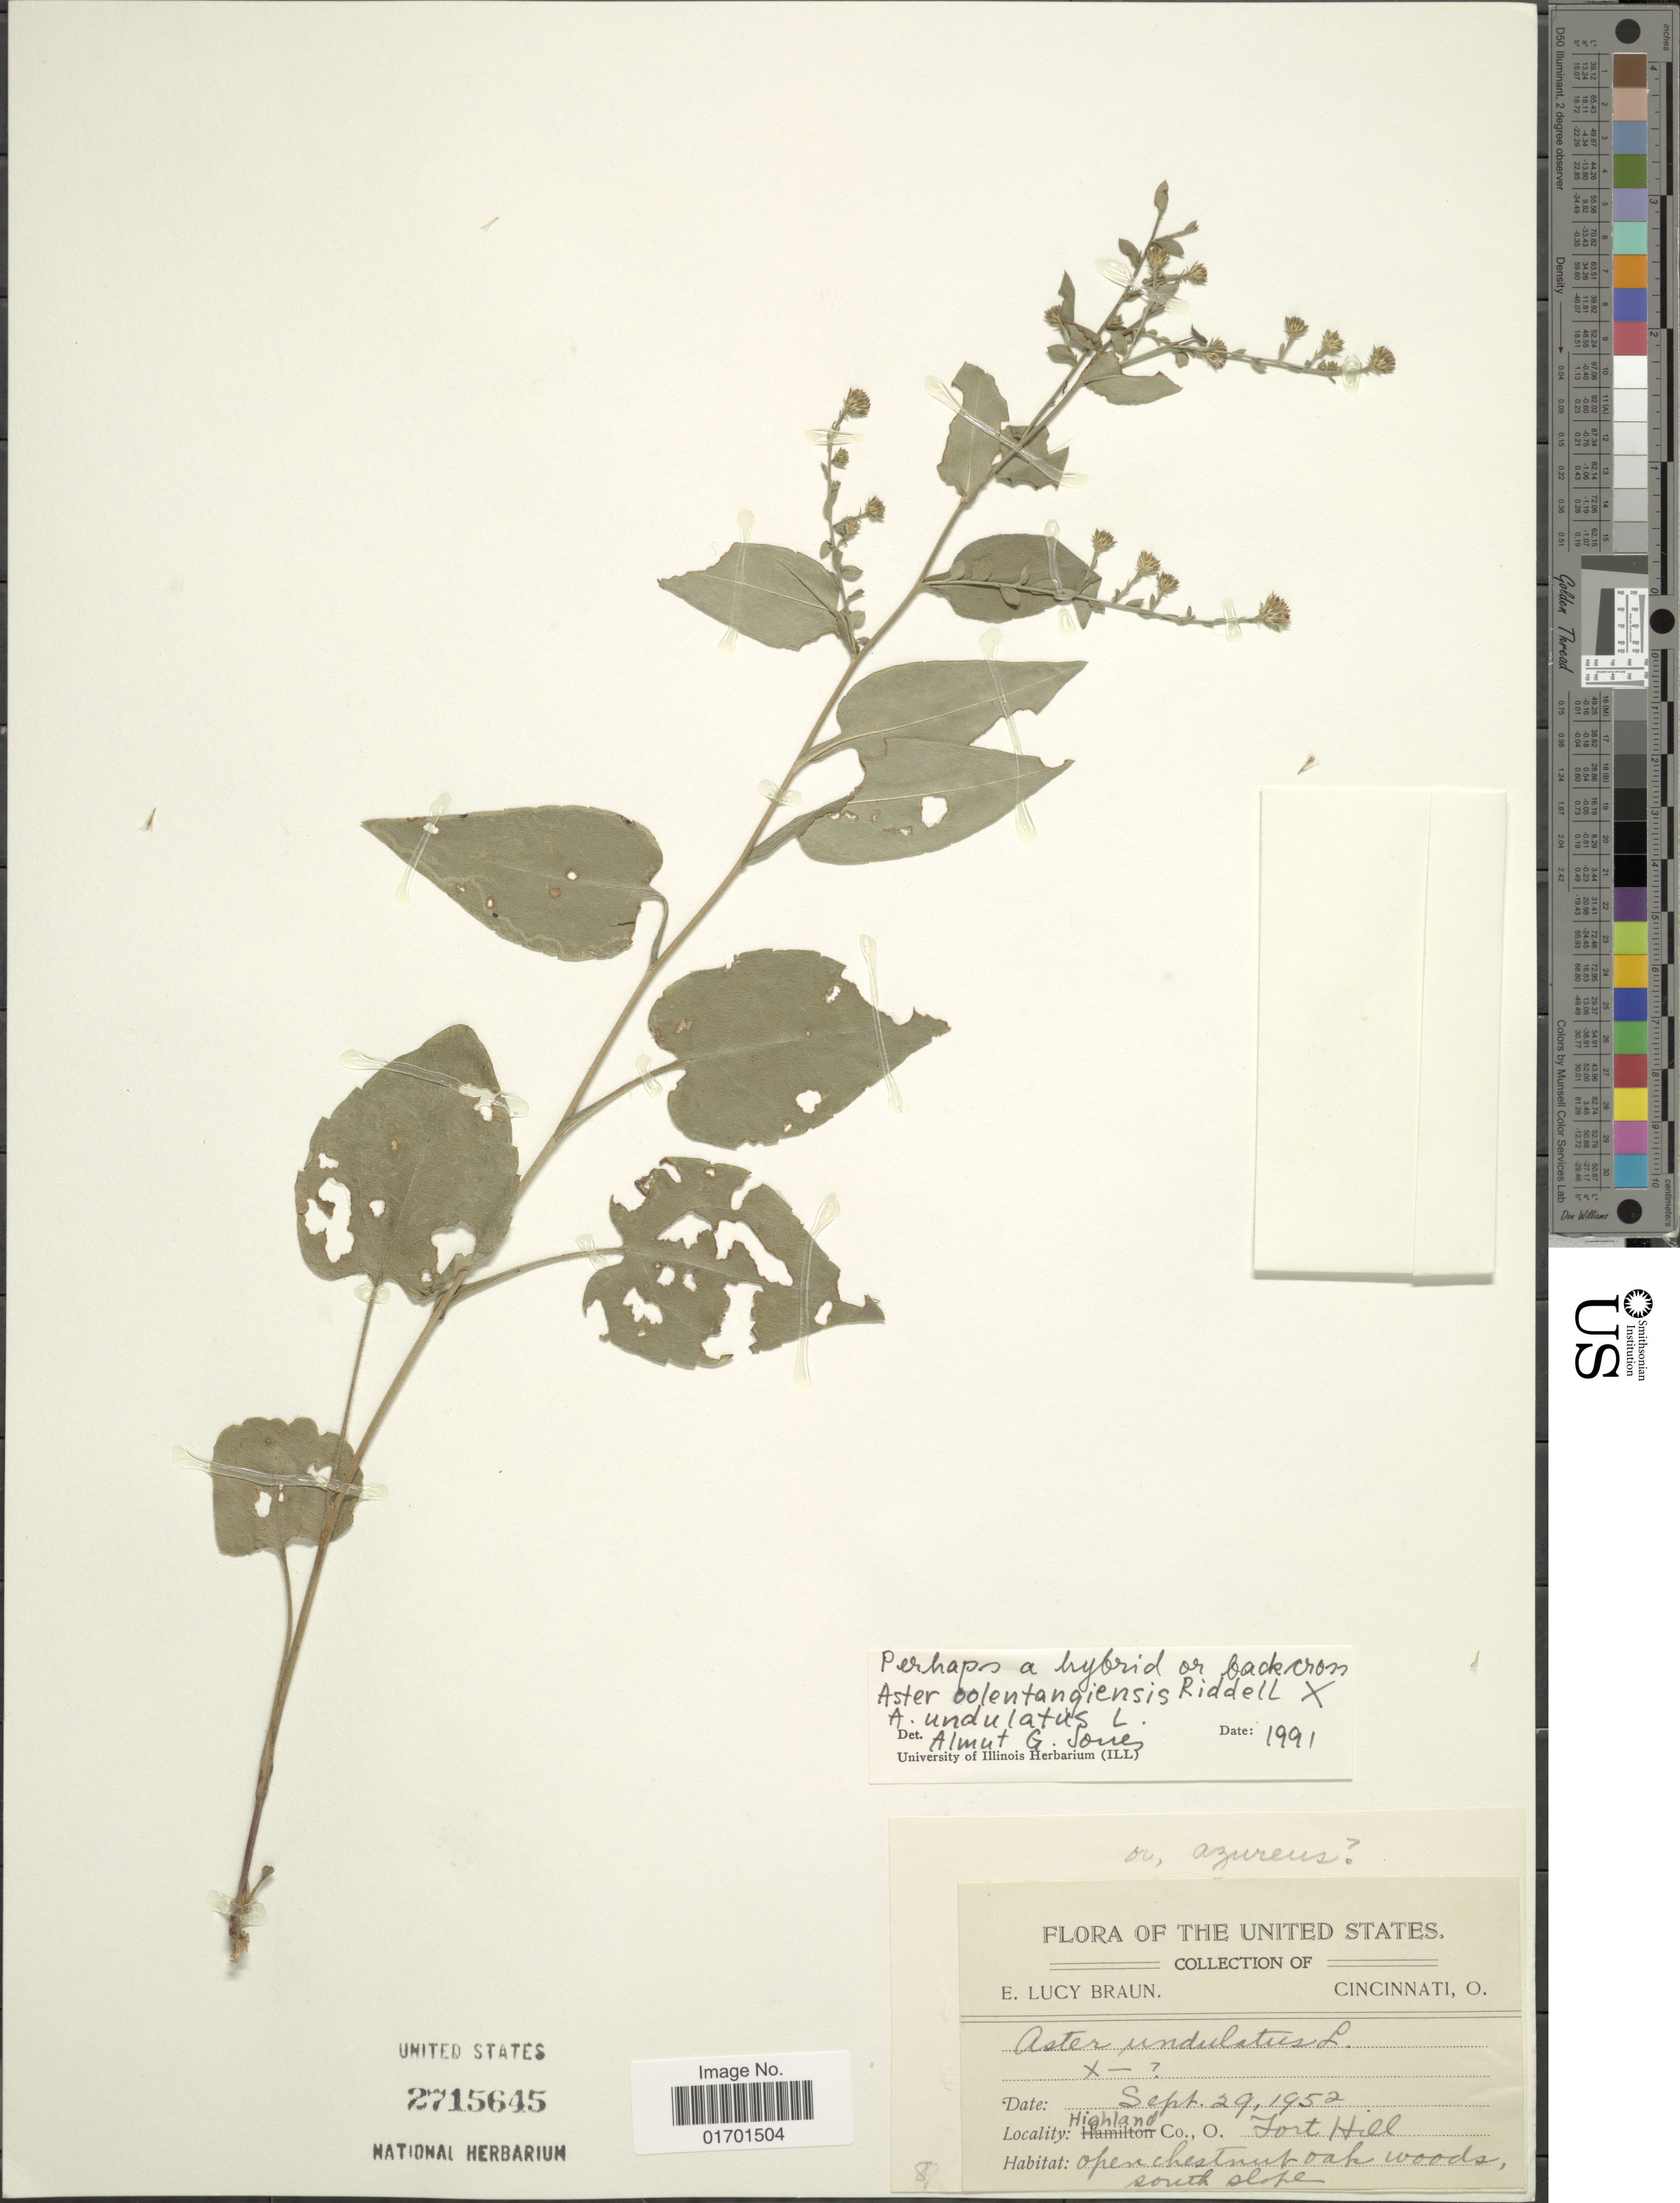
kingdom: Plantae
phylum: Tracheophyta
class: Magnoliopsida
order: Asterales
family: Asteraceae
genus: Symphyotrichum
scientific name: Symphyotrichum oolentangiense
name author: (Riddell) G.L. Nesom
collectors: E. L. Braun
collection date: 1952-09-29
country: United States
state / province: Ohio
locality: Highland Co., O. Fort Hill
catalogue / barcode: US 2715645